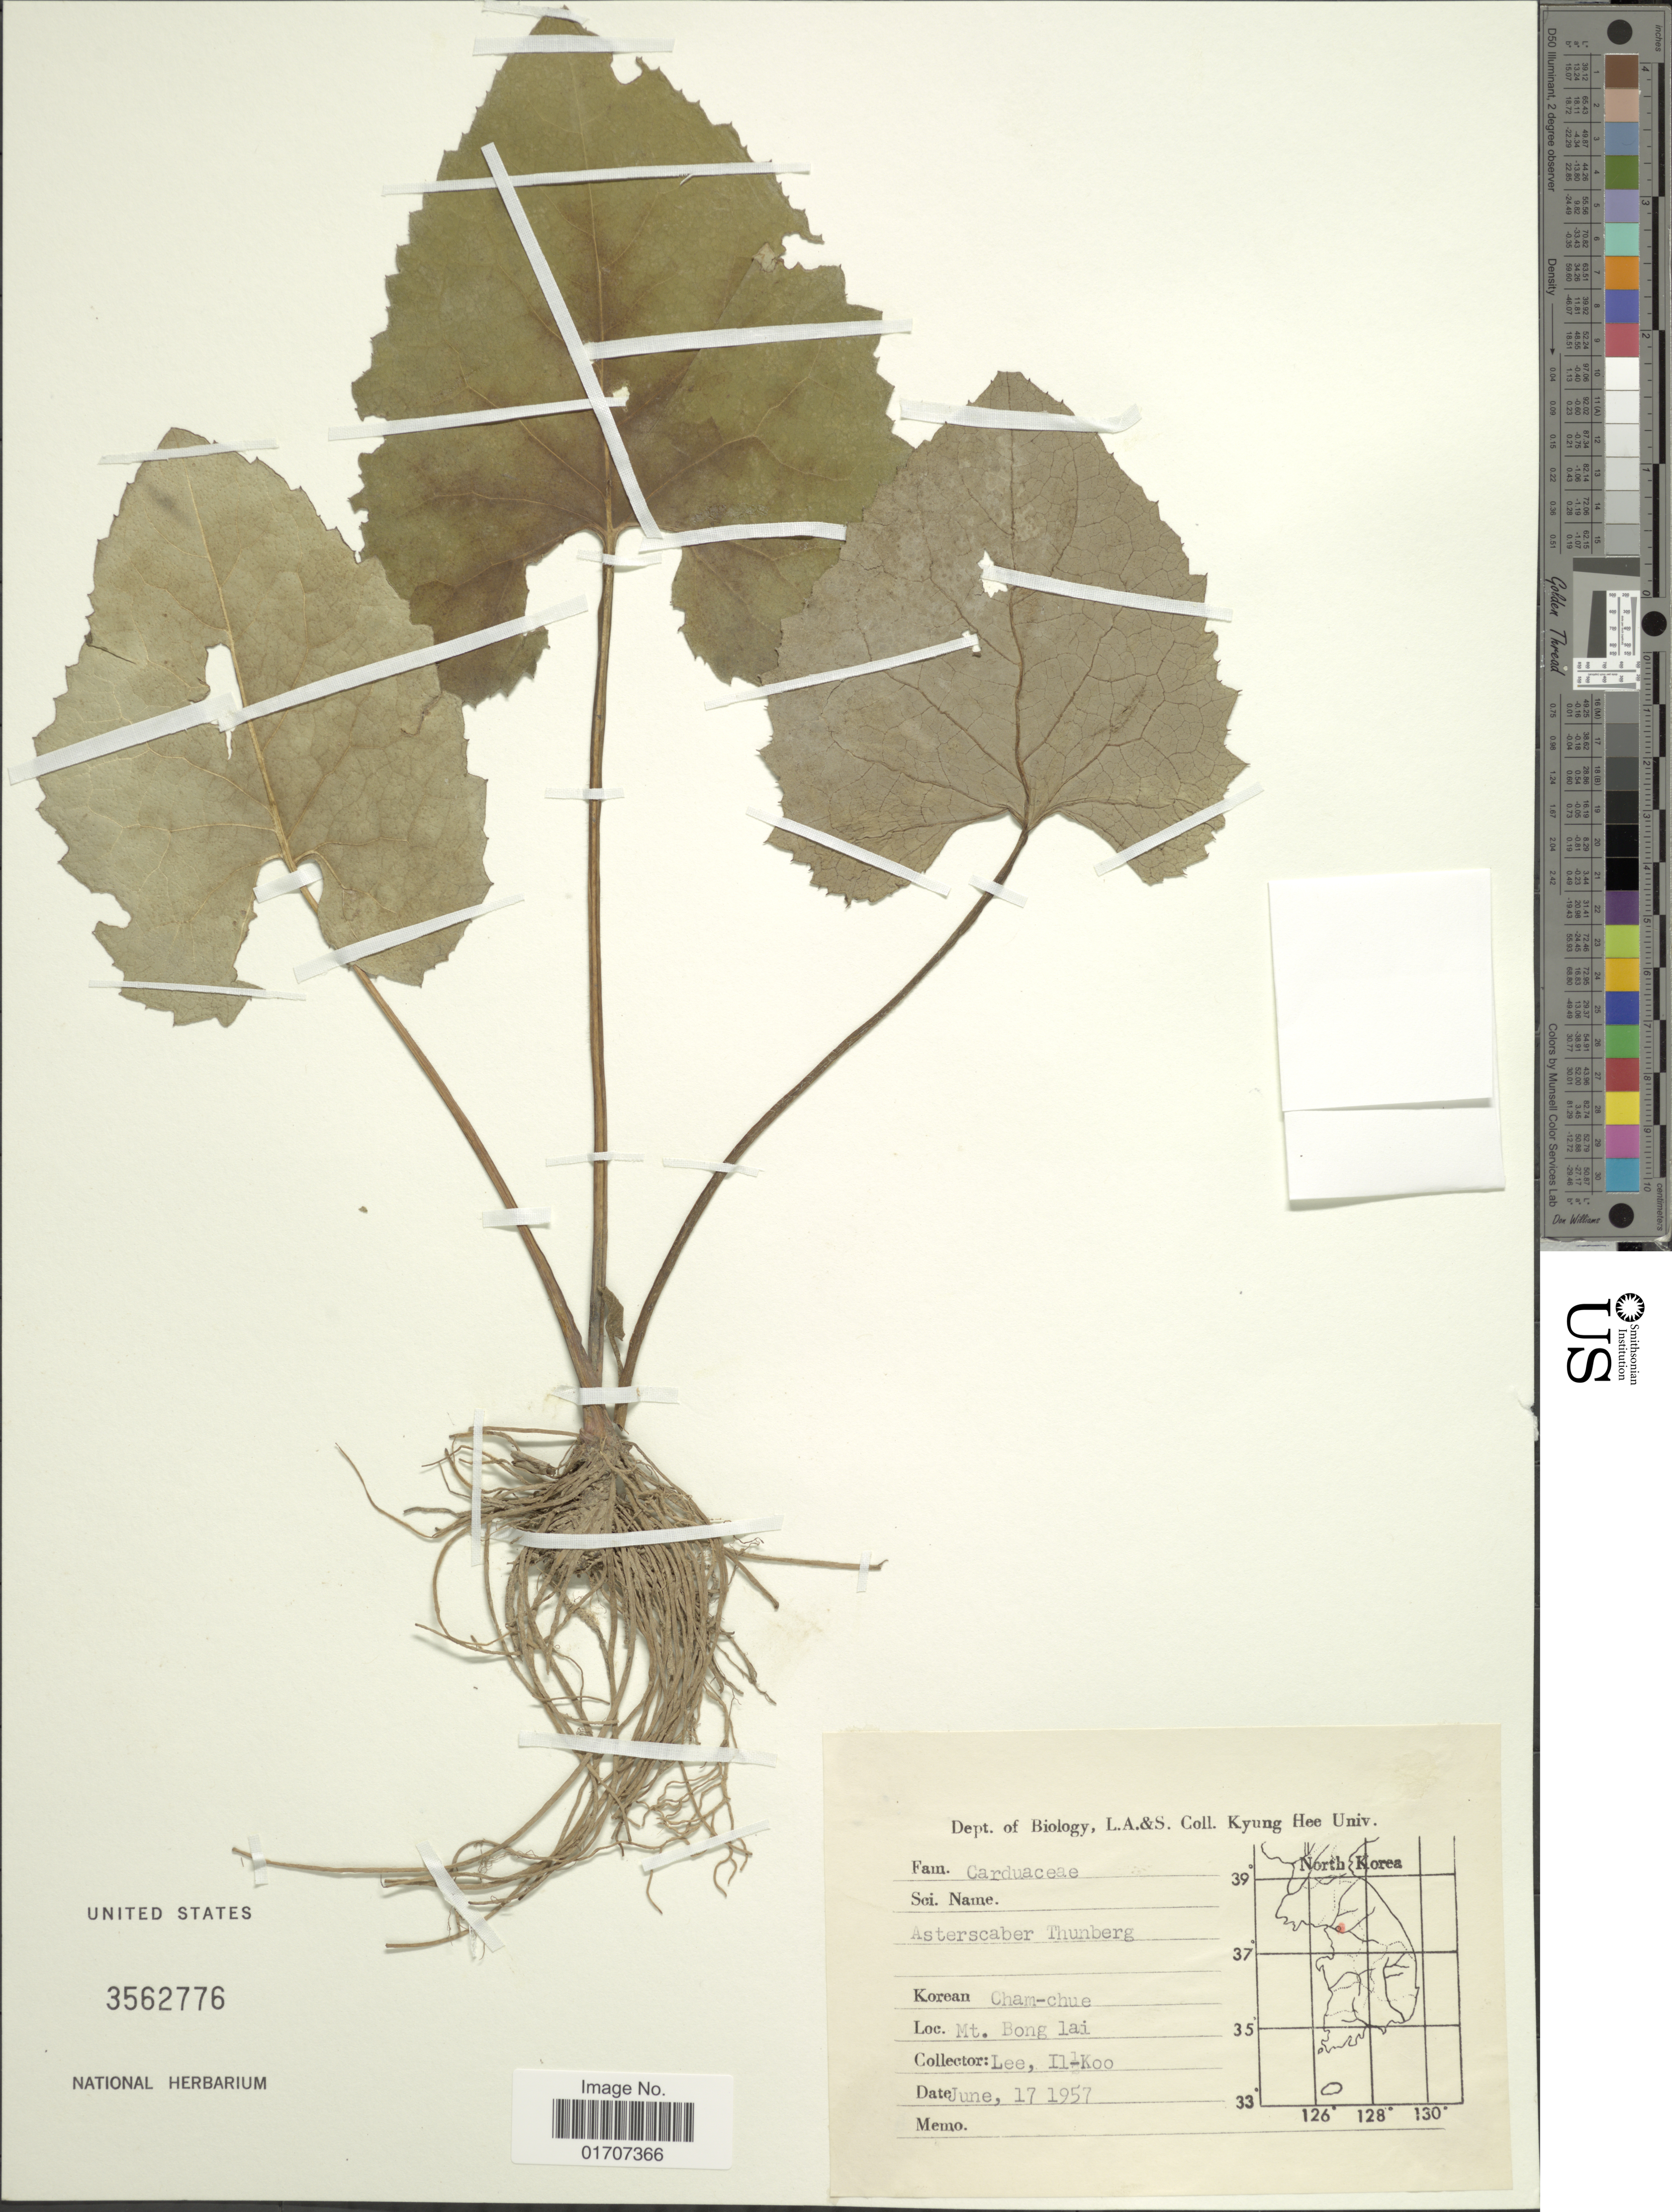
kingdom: Plantae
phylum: Tracheophyta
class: Magnoliopsida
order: Asterales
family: Asteraceae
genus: Doellingeria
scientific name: Doellingeria scabra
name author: (Thunb.) Nees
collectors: I. Lee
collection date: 1957-06-17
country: South Korea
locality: Mt. Bong lai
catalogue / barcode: US 3562776